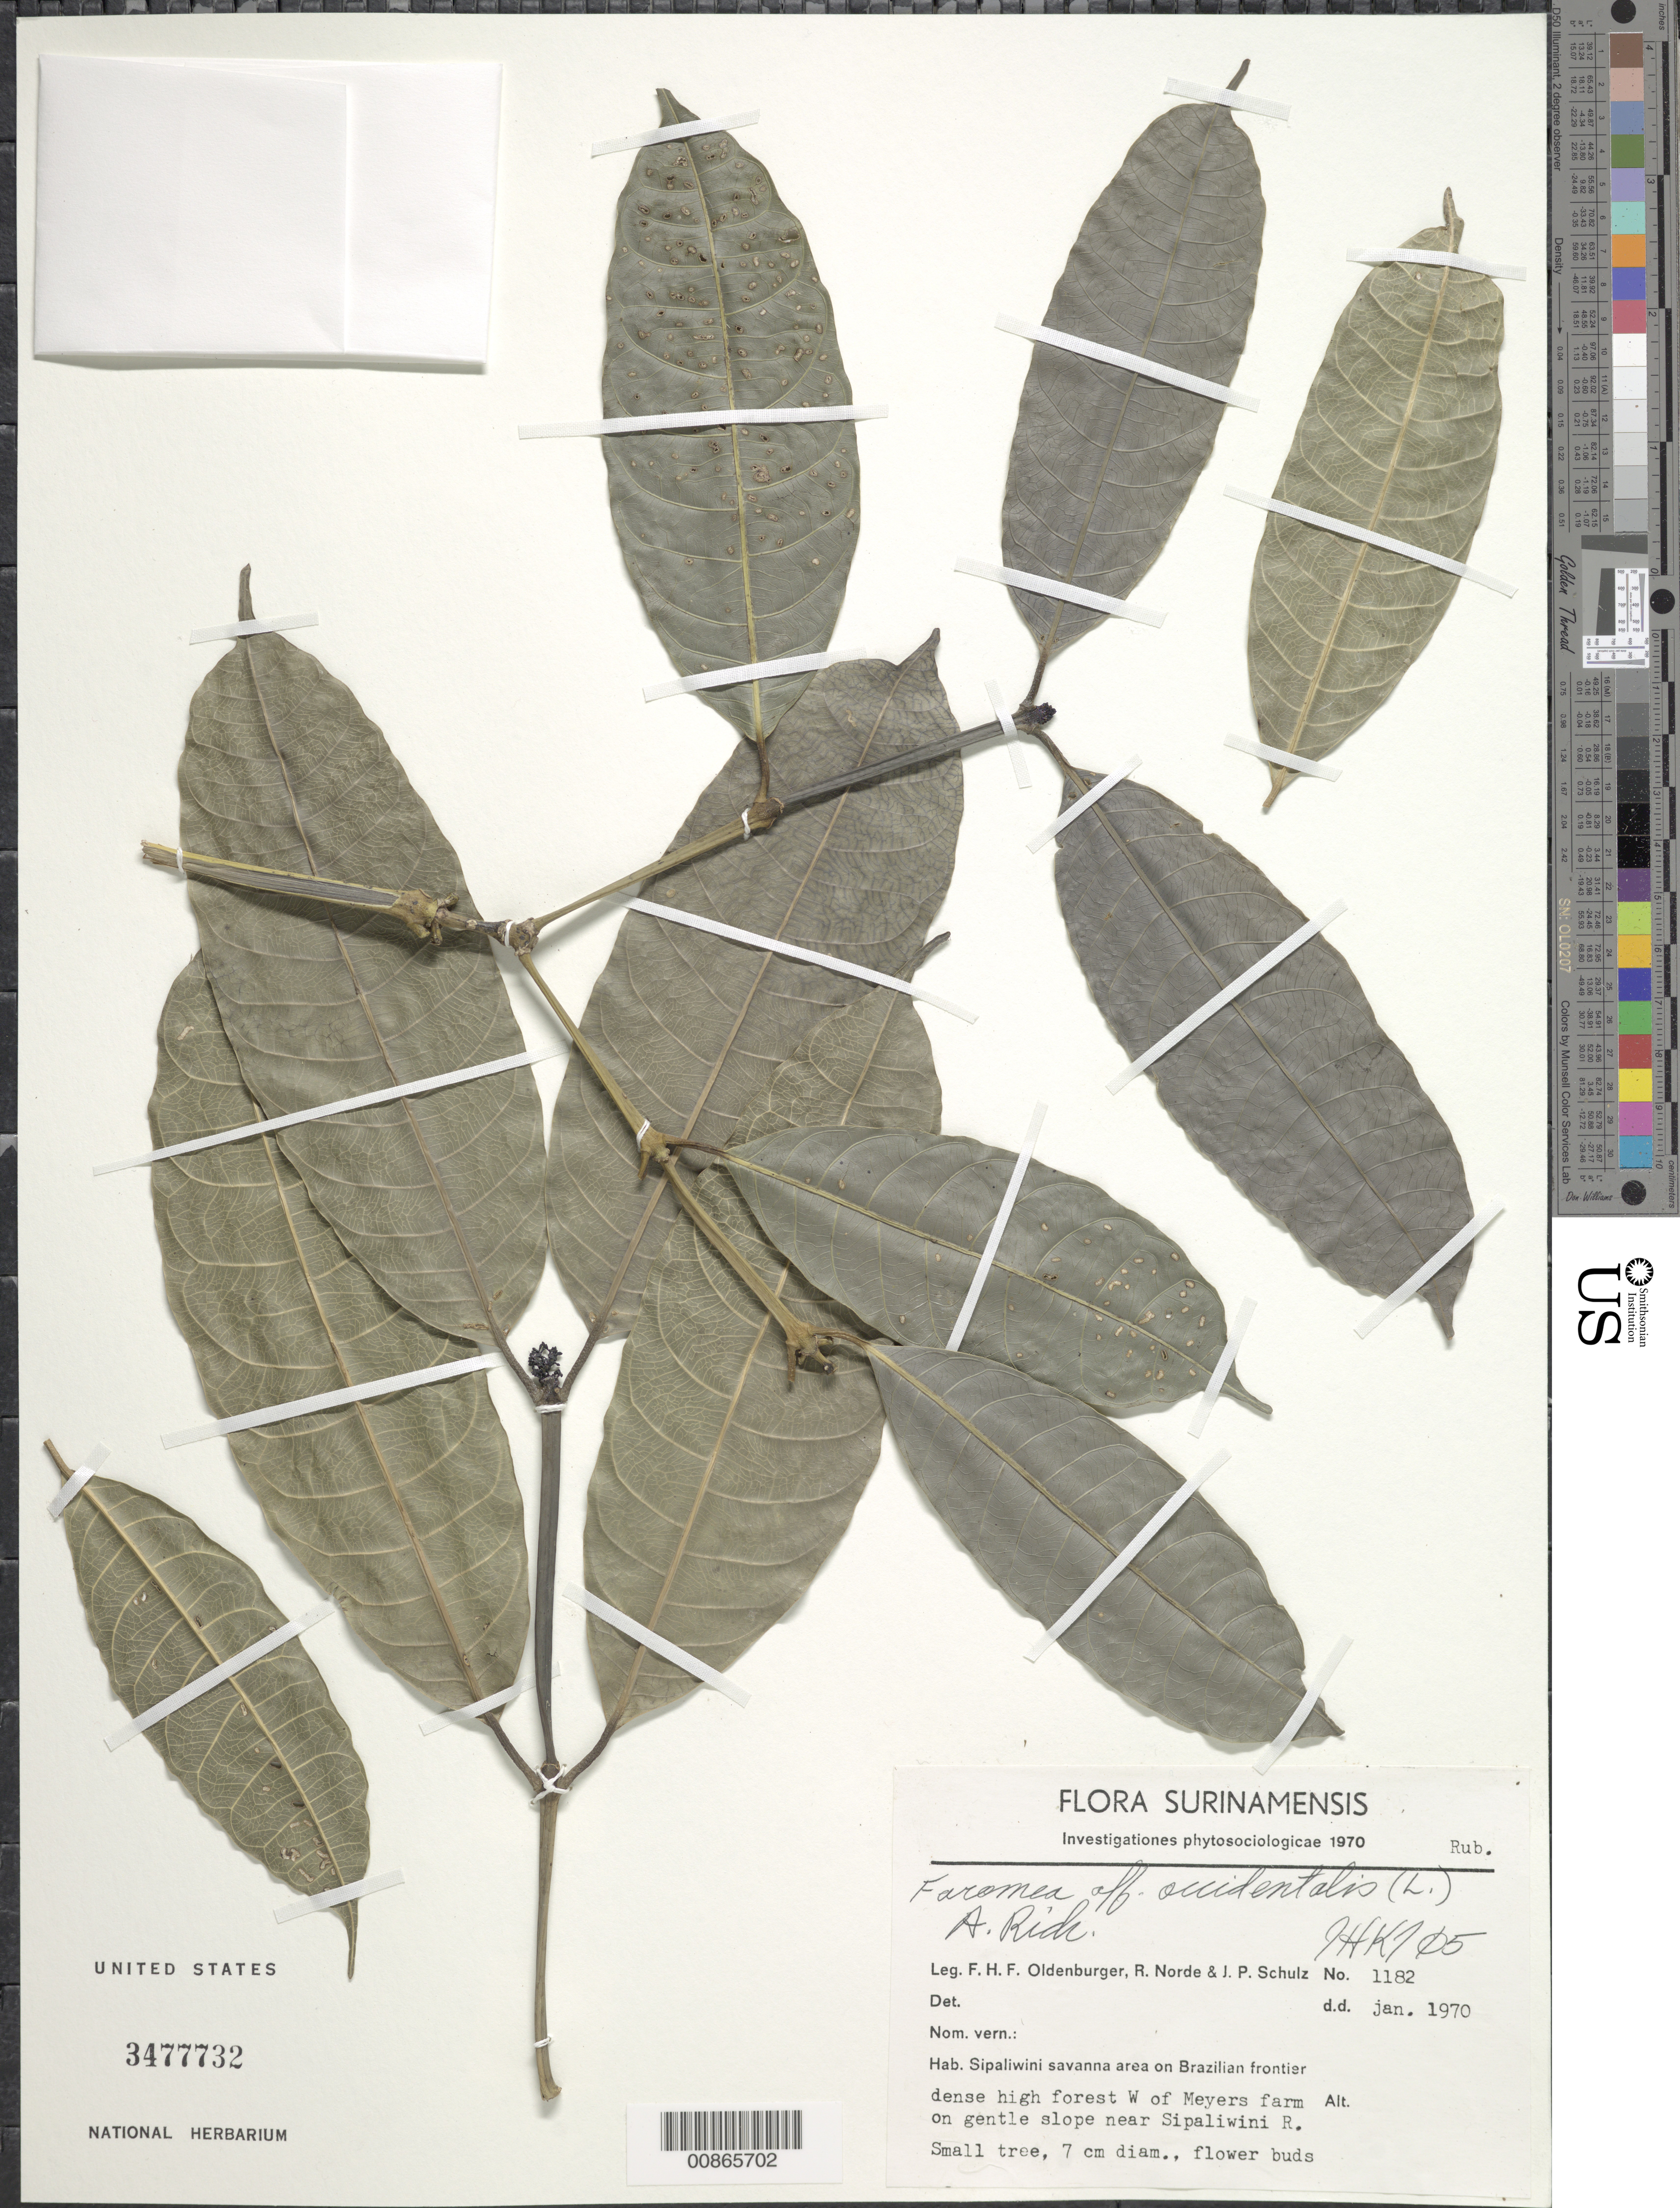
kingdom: Plantae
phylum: Tracheophyta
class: Magnoliopsida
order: Gentianales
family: Rubiaceae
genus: Faramea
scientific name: Faramea occidentalis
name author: (L.) A. Rich.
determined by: Kirkbride, J. H.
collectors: F. Oldenburger, R. Norde & J. P. Schulz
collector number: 1182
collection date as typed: Jan-70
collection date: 1970-01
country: Suriname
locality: Sipaliwini Savanna, Brazilian frontier, W of Meyers farm, near Sipaliwini R.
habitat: Dense high forest, gentle slope near river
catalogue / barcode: US 3477732